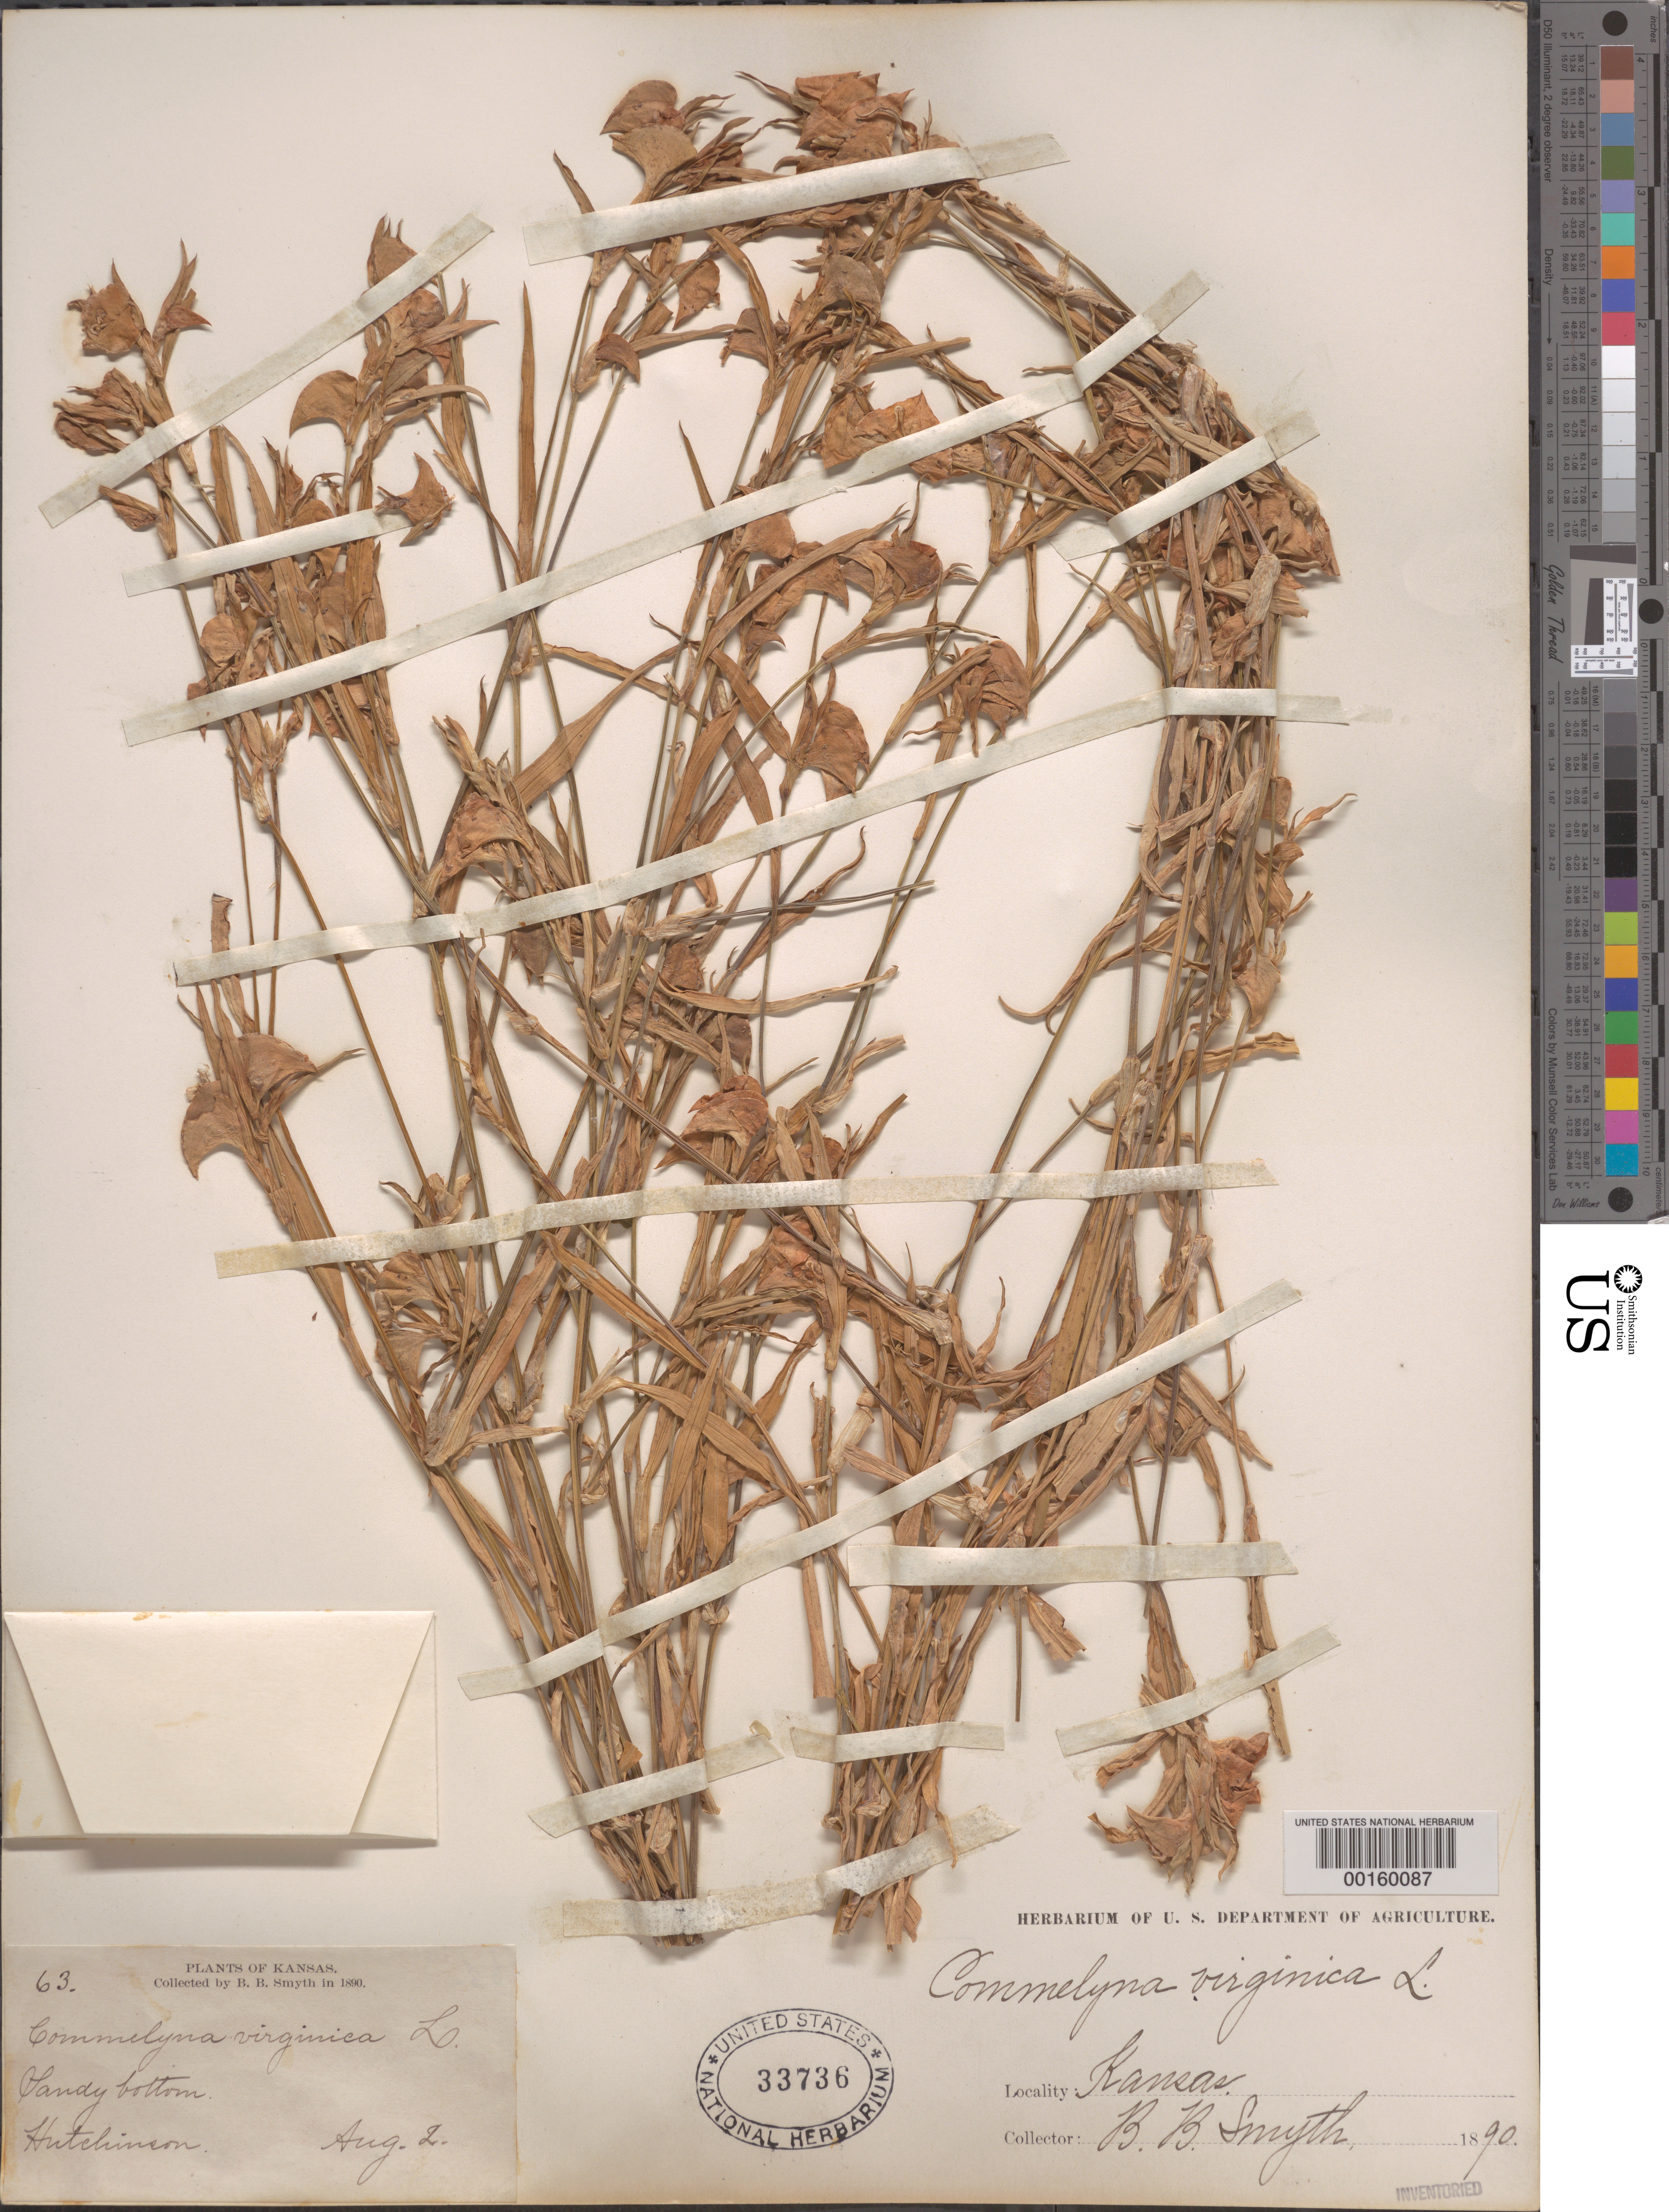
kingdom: Plantae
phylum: Tracheophyta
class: Liliopsida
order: Commelinales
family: Commelinaceae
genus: Commelina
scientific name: Commelina erecta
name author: L.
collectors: B. Smyth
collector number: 63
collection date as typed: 02 Aug 1890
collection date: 1890-08-02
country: United States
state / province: Kansas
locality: Hutchinson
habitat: Sandy bottoms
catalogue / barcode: US 33736